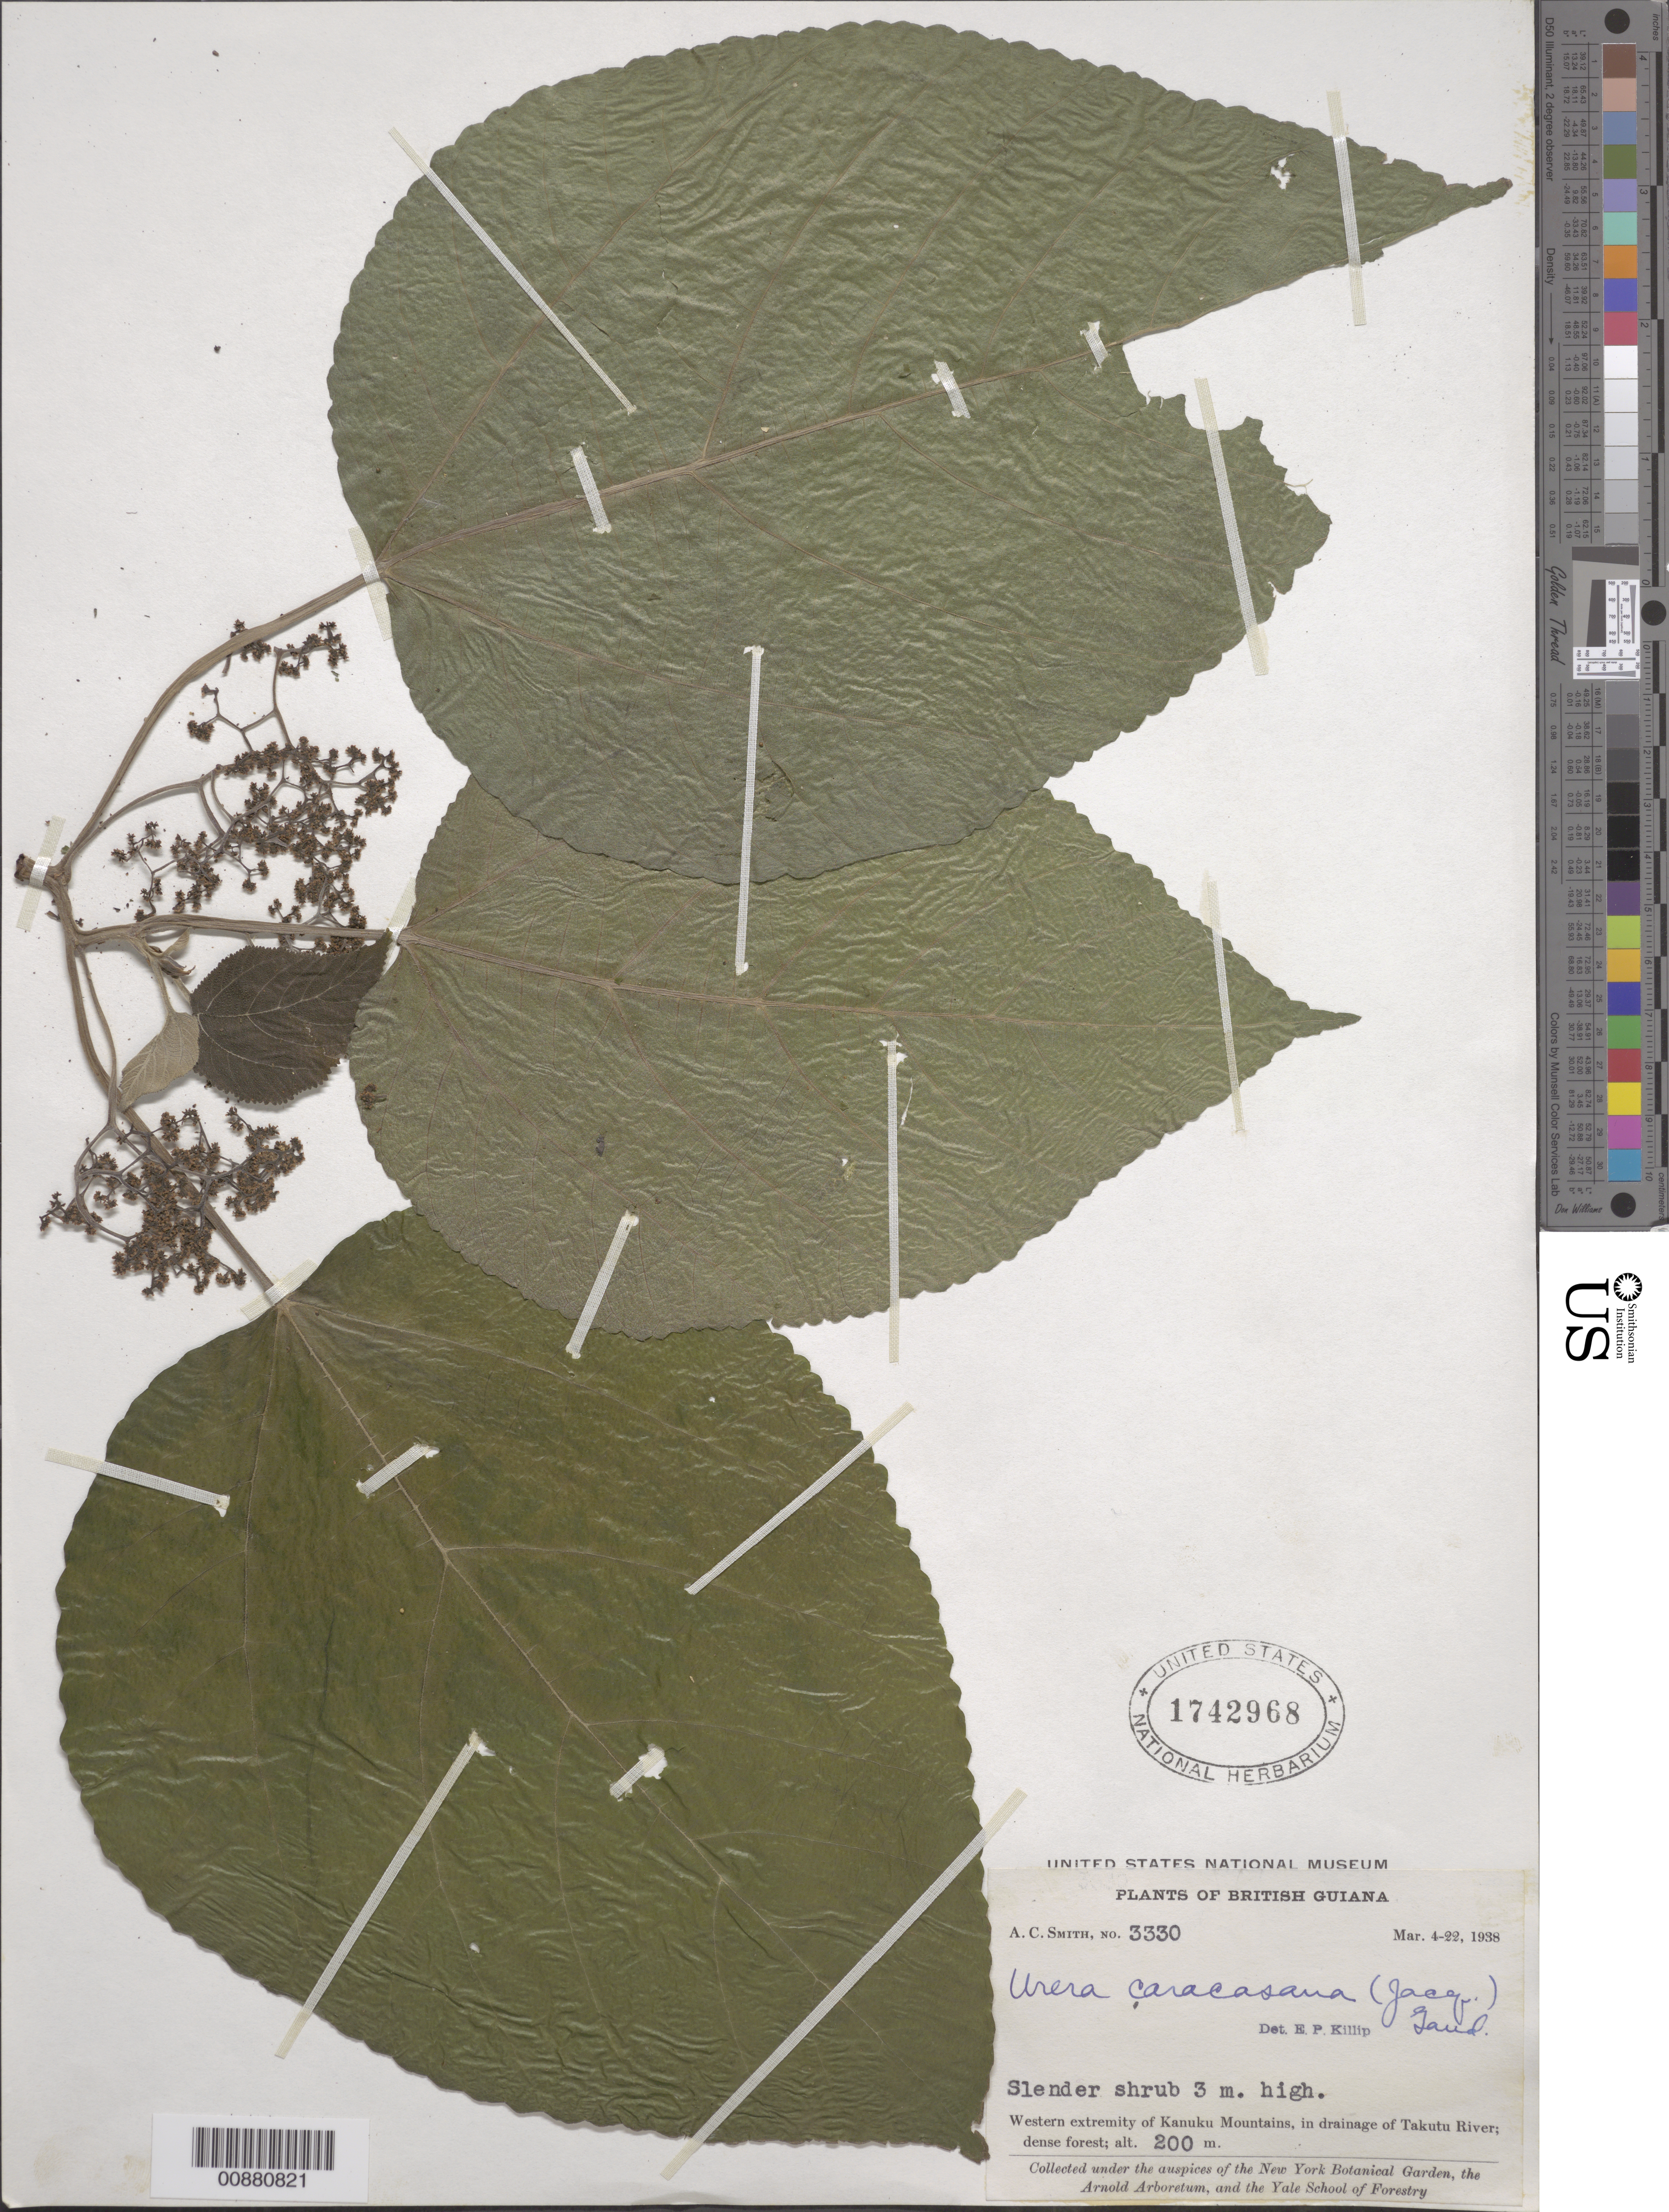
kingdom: Plantae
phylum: Tracheophyta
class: Magnoliopsida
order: Rosales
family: Urticaceae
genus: Urera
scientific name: Urera caracasana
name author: (Jacq.) Gaudich. ex Griseb.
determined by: Killip, Ellsworth P.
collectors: A. C. Smith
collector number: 3330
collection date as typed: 4-Mar-38 to 22-Mar-38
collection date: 1938-03-04/1938-03-22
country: Guyana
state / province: U. Takutu-U. Essequibo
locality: Kanuku Mts., drainage of Takutu R., western extremity of Kanuku Mountains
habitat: Dense forest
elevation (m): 200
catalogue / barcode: US 1742968